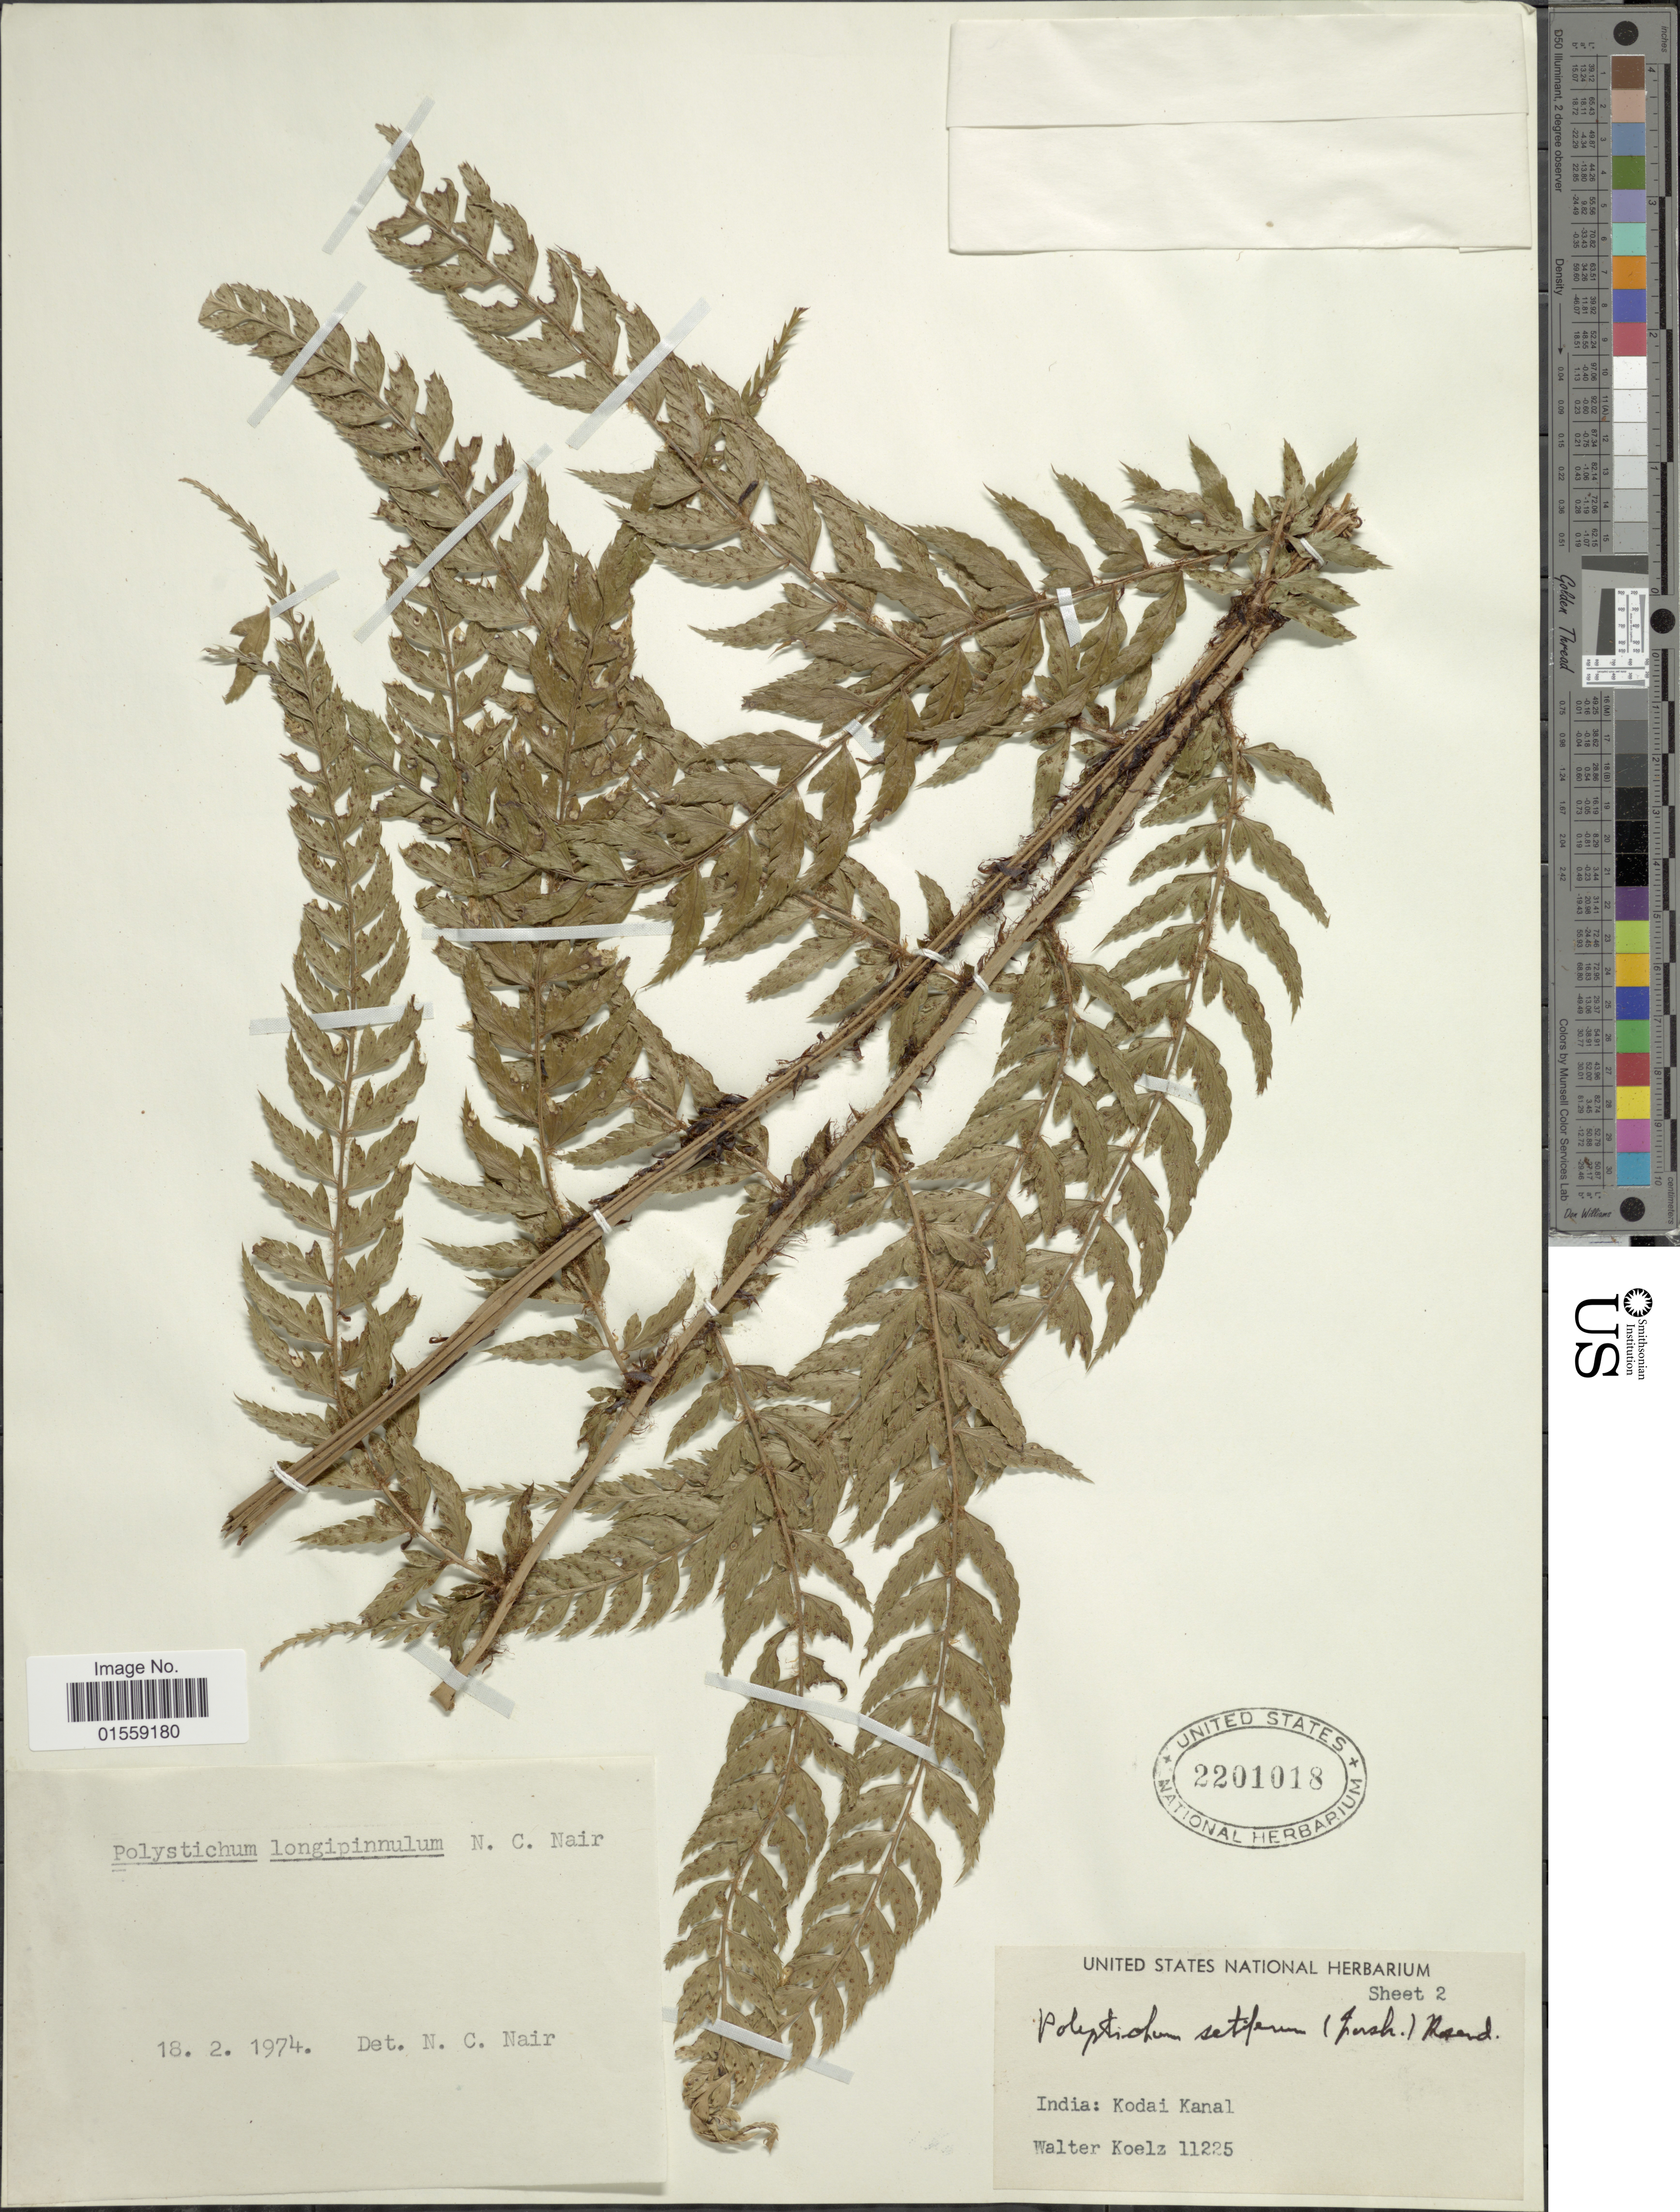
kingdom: Plantae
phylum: Tracheophyta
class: Polypodiopsida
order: Polypodiales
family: Dryopteridaceae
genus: Polystichum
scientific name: Polystichum longipinnulum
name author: Nair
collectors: W. N. Koelz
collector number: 11225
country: India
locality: India: Kodai kanal.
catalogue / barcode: US 2201018